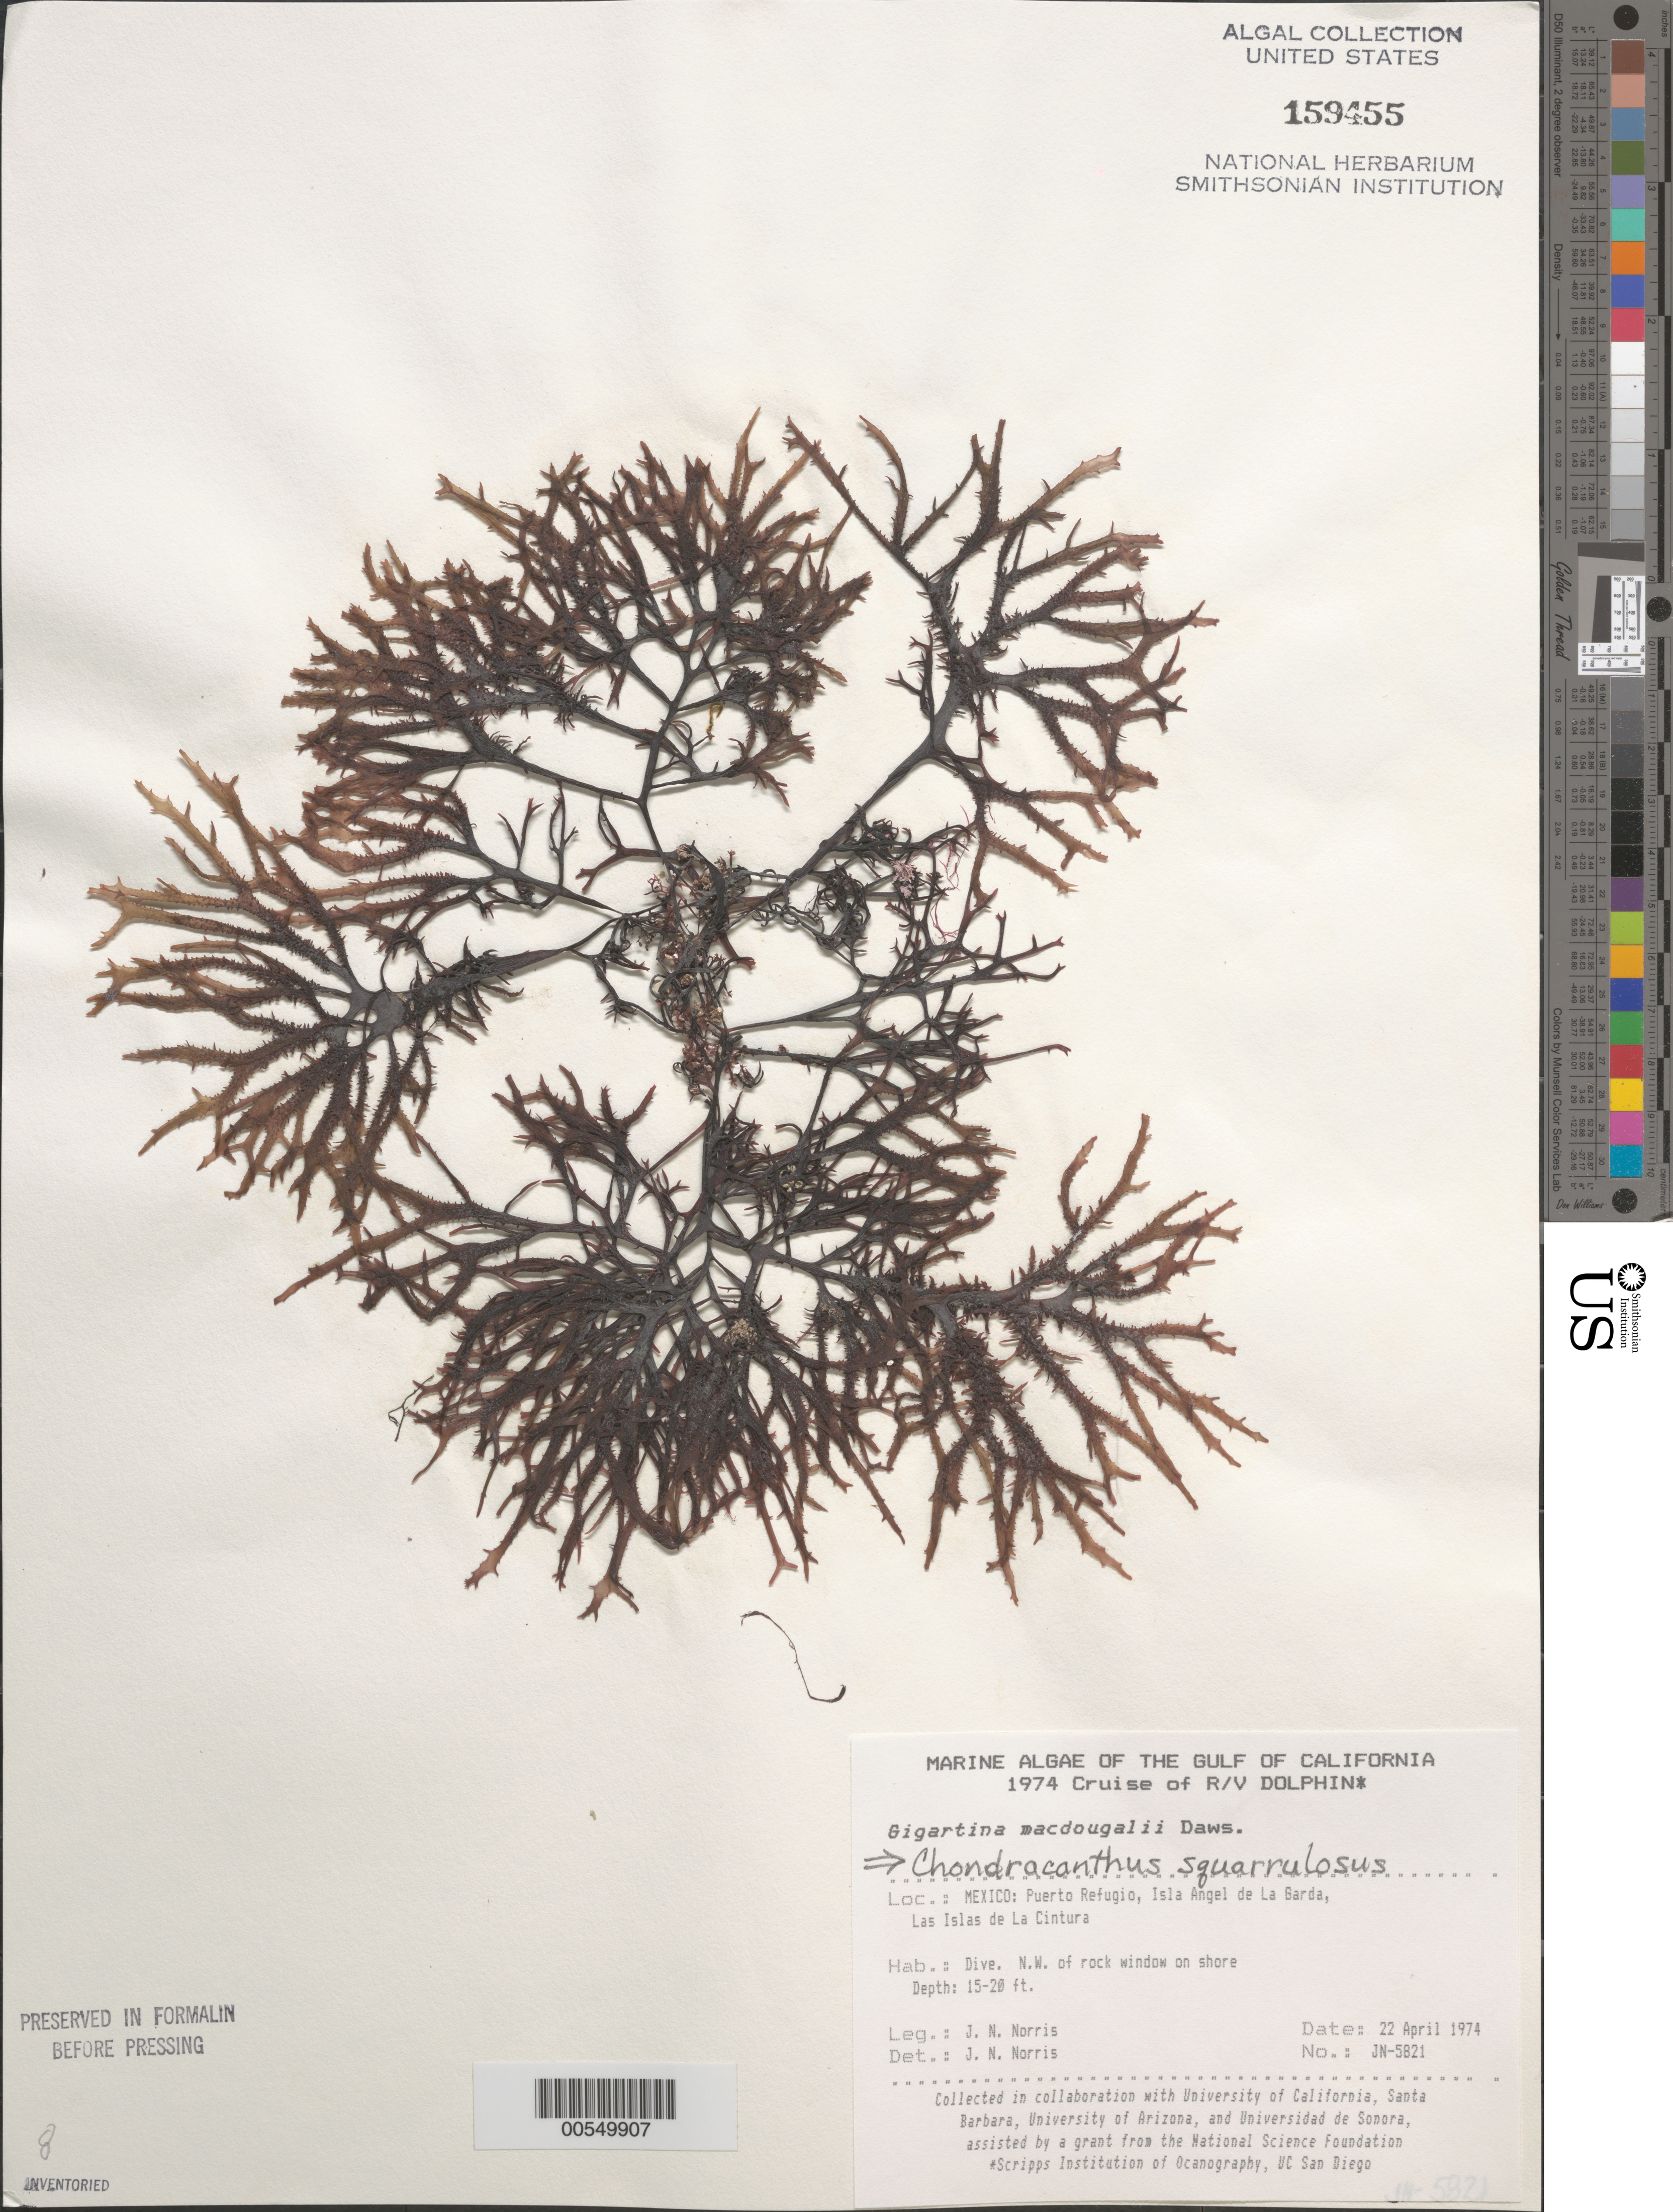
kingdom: Plantae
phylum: Rhodophyta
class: Florideophyceae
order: Gigartinales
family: Gigartinaceae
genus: Chondracanthus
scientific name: Chondracanthus squarrulosus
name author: (Setch. & N.L. Gardner) J.R. Hughey et al.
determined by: Norris, James N.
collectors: J. N. Norris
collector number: JN-5821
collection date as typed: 22 Apr 1974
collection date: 1974-04-22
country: Mexico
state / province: Baja California Norte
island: Isla Angel de la Guarda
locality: Puerto Refugio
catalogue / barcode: US 159455